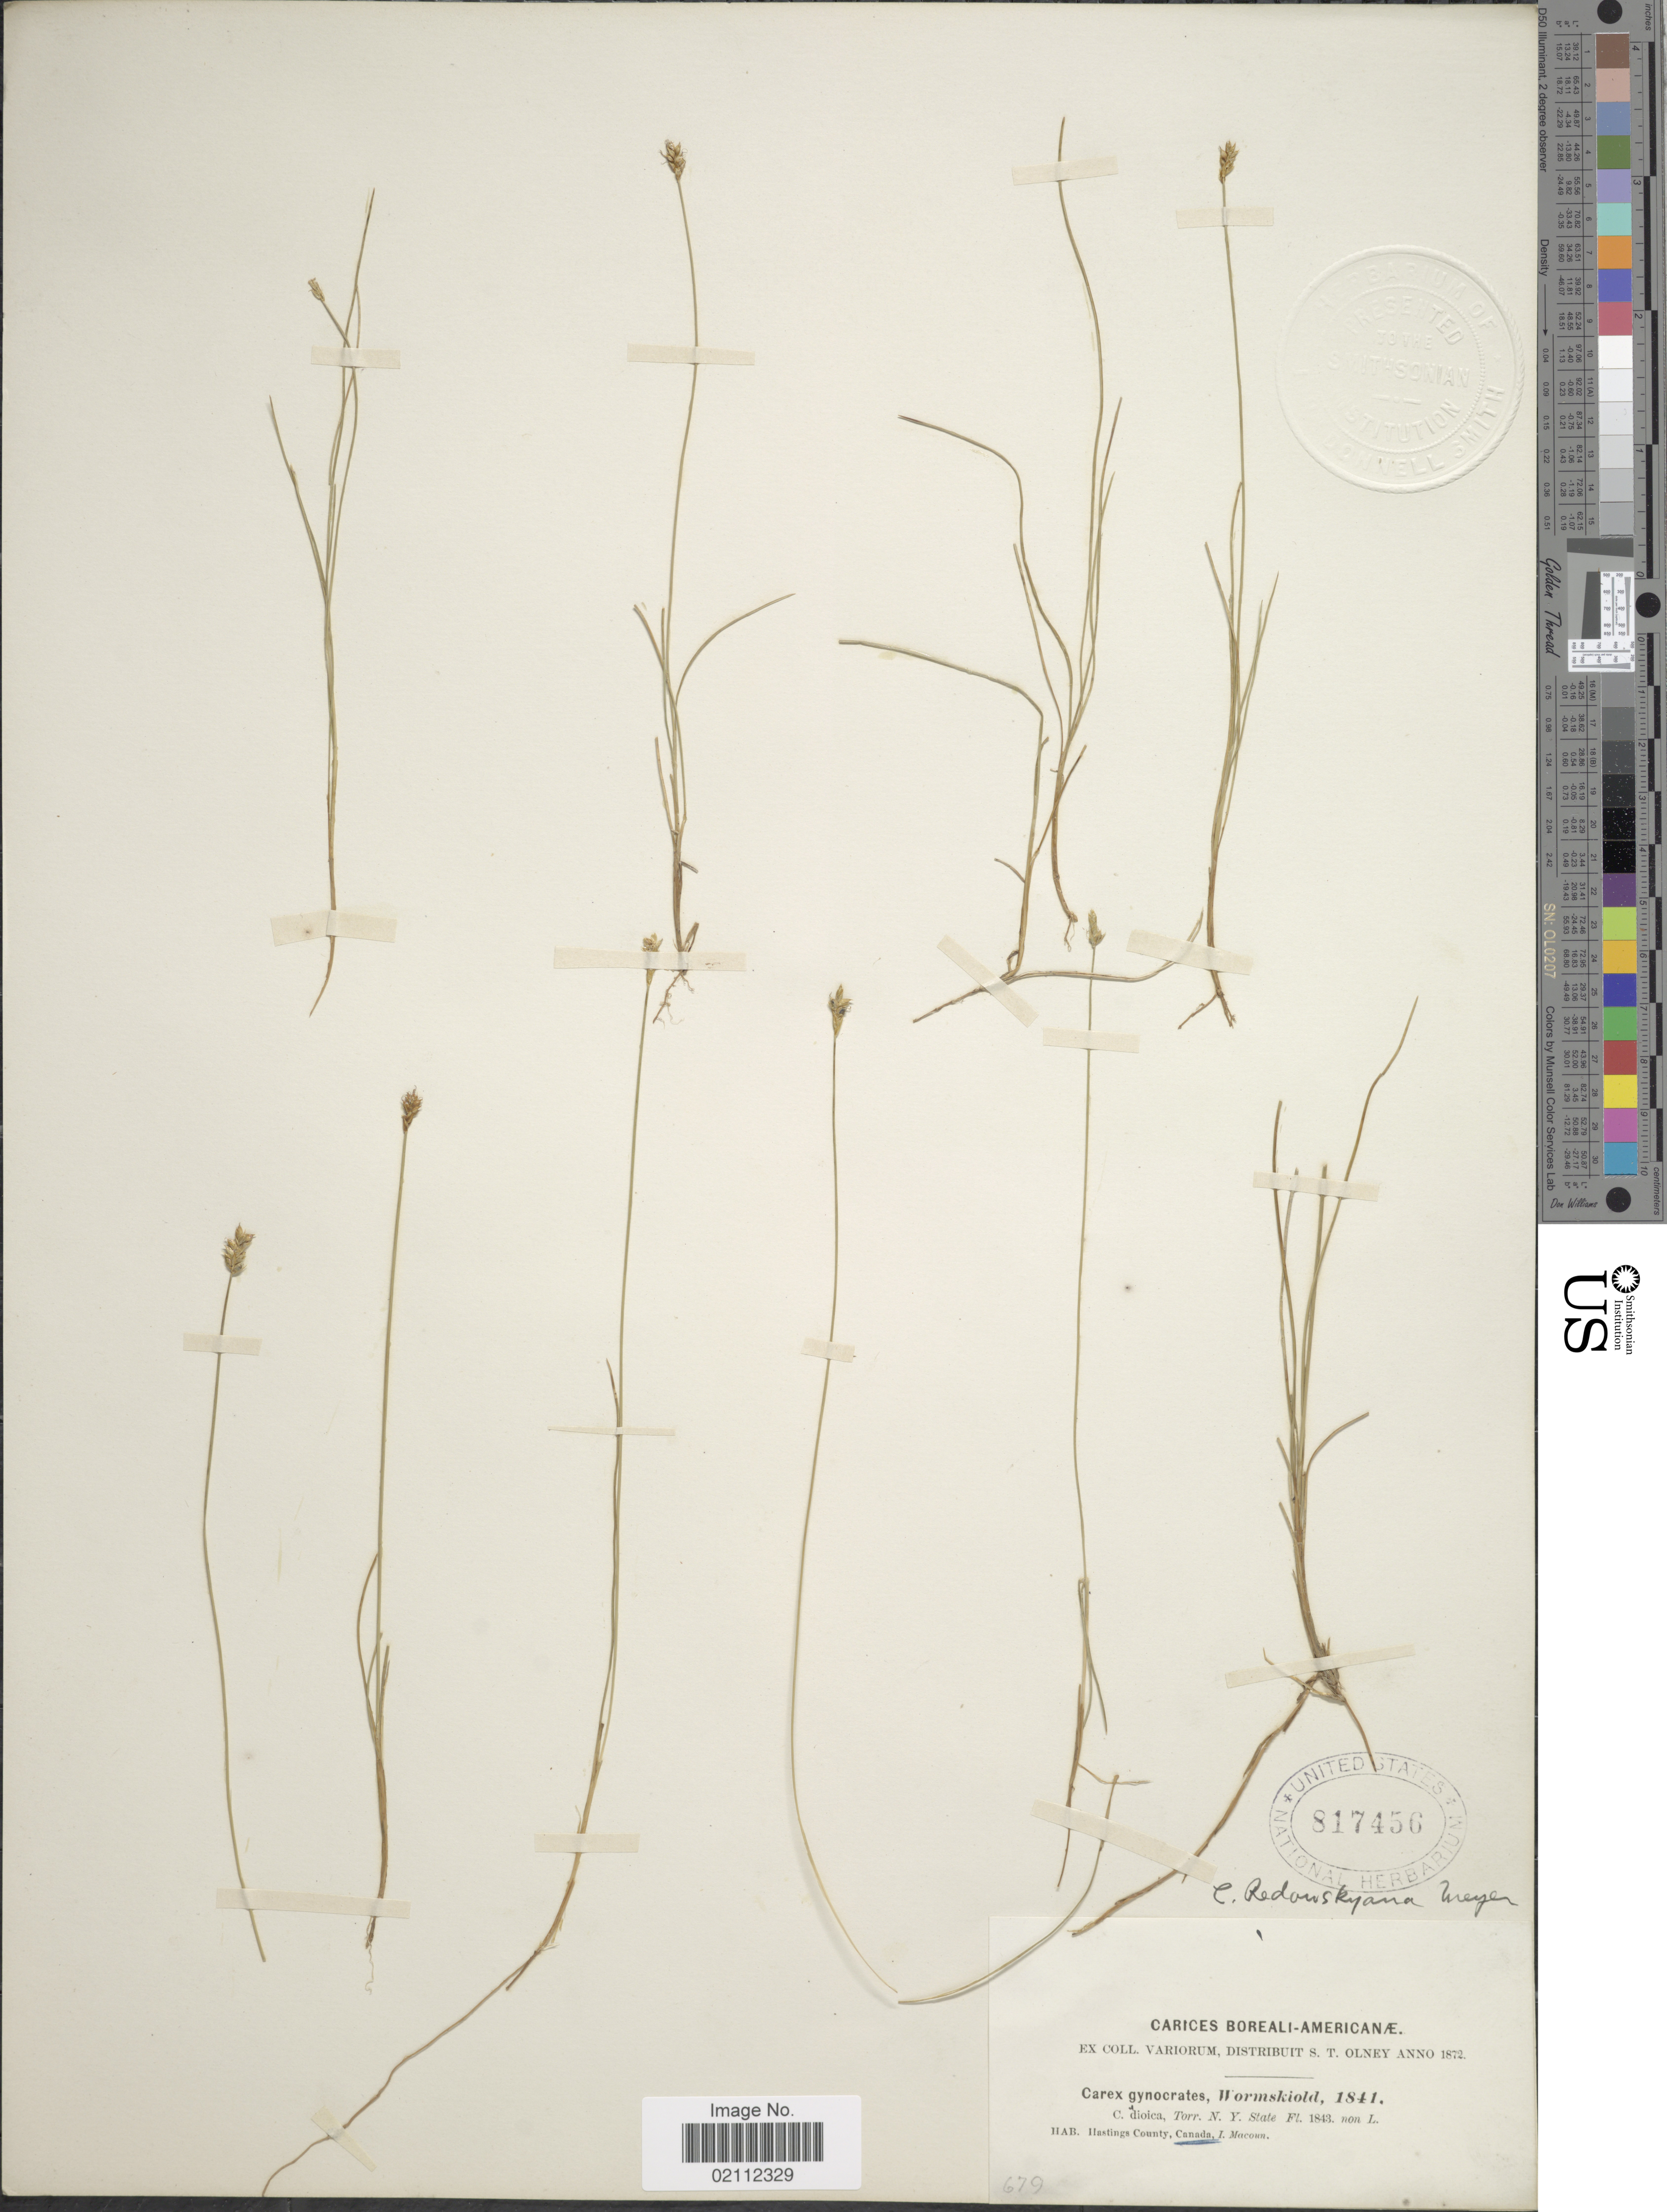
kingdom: Plantae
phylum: Tracheophyta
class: Liliopsida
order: Poales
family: Cyperaceae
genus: Carex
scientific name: Carex nardina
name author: (Hornem.) Fr.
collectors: J. Macoun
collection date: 1872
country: Canada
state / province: Ontario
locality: Hastings County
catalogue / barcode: US 817456